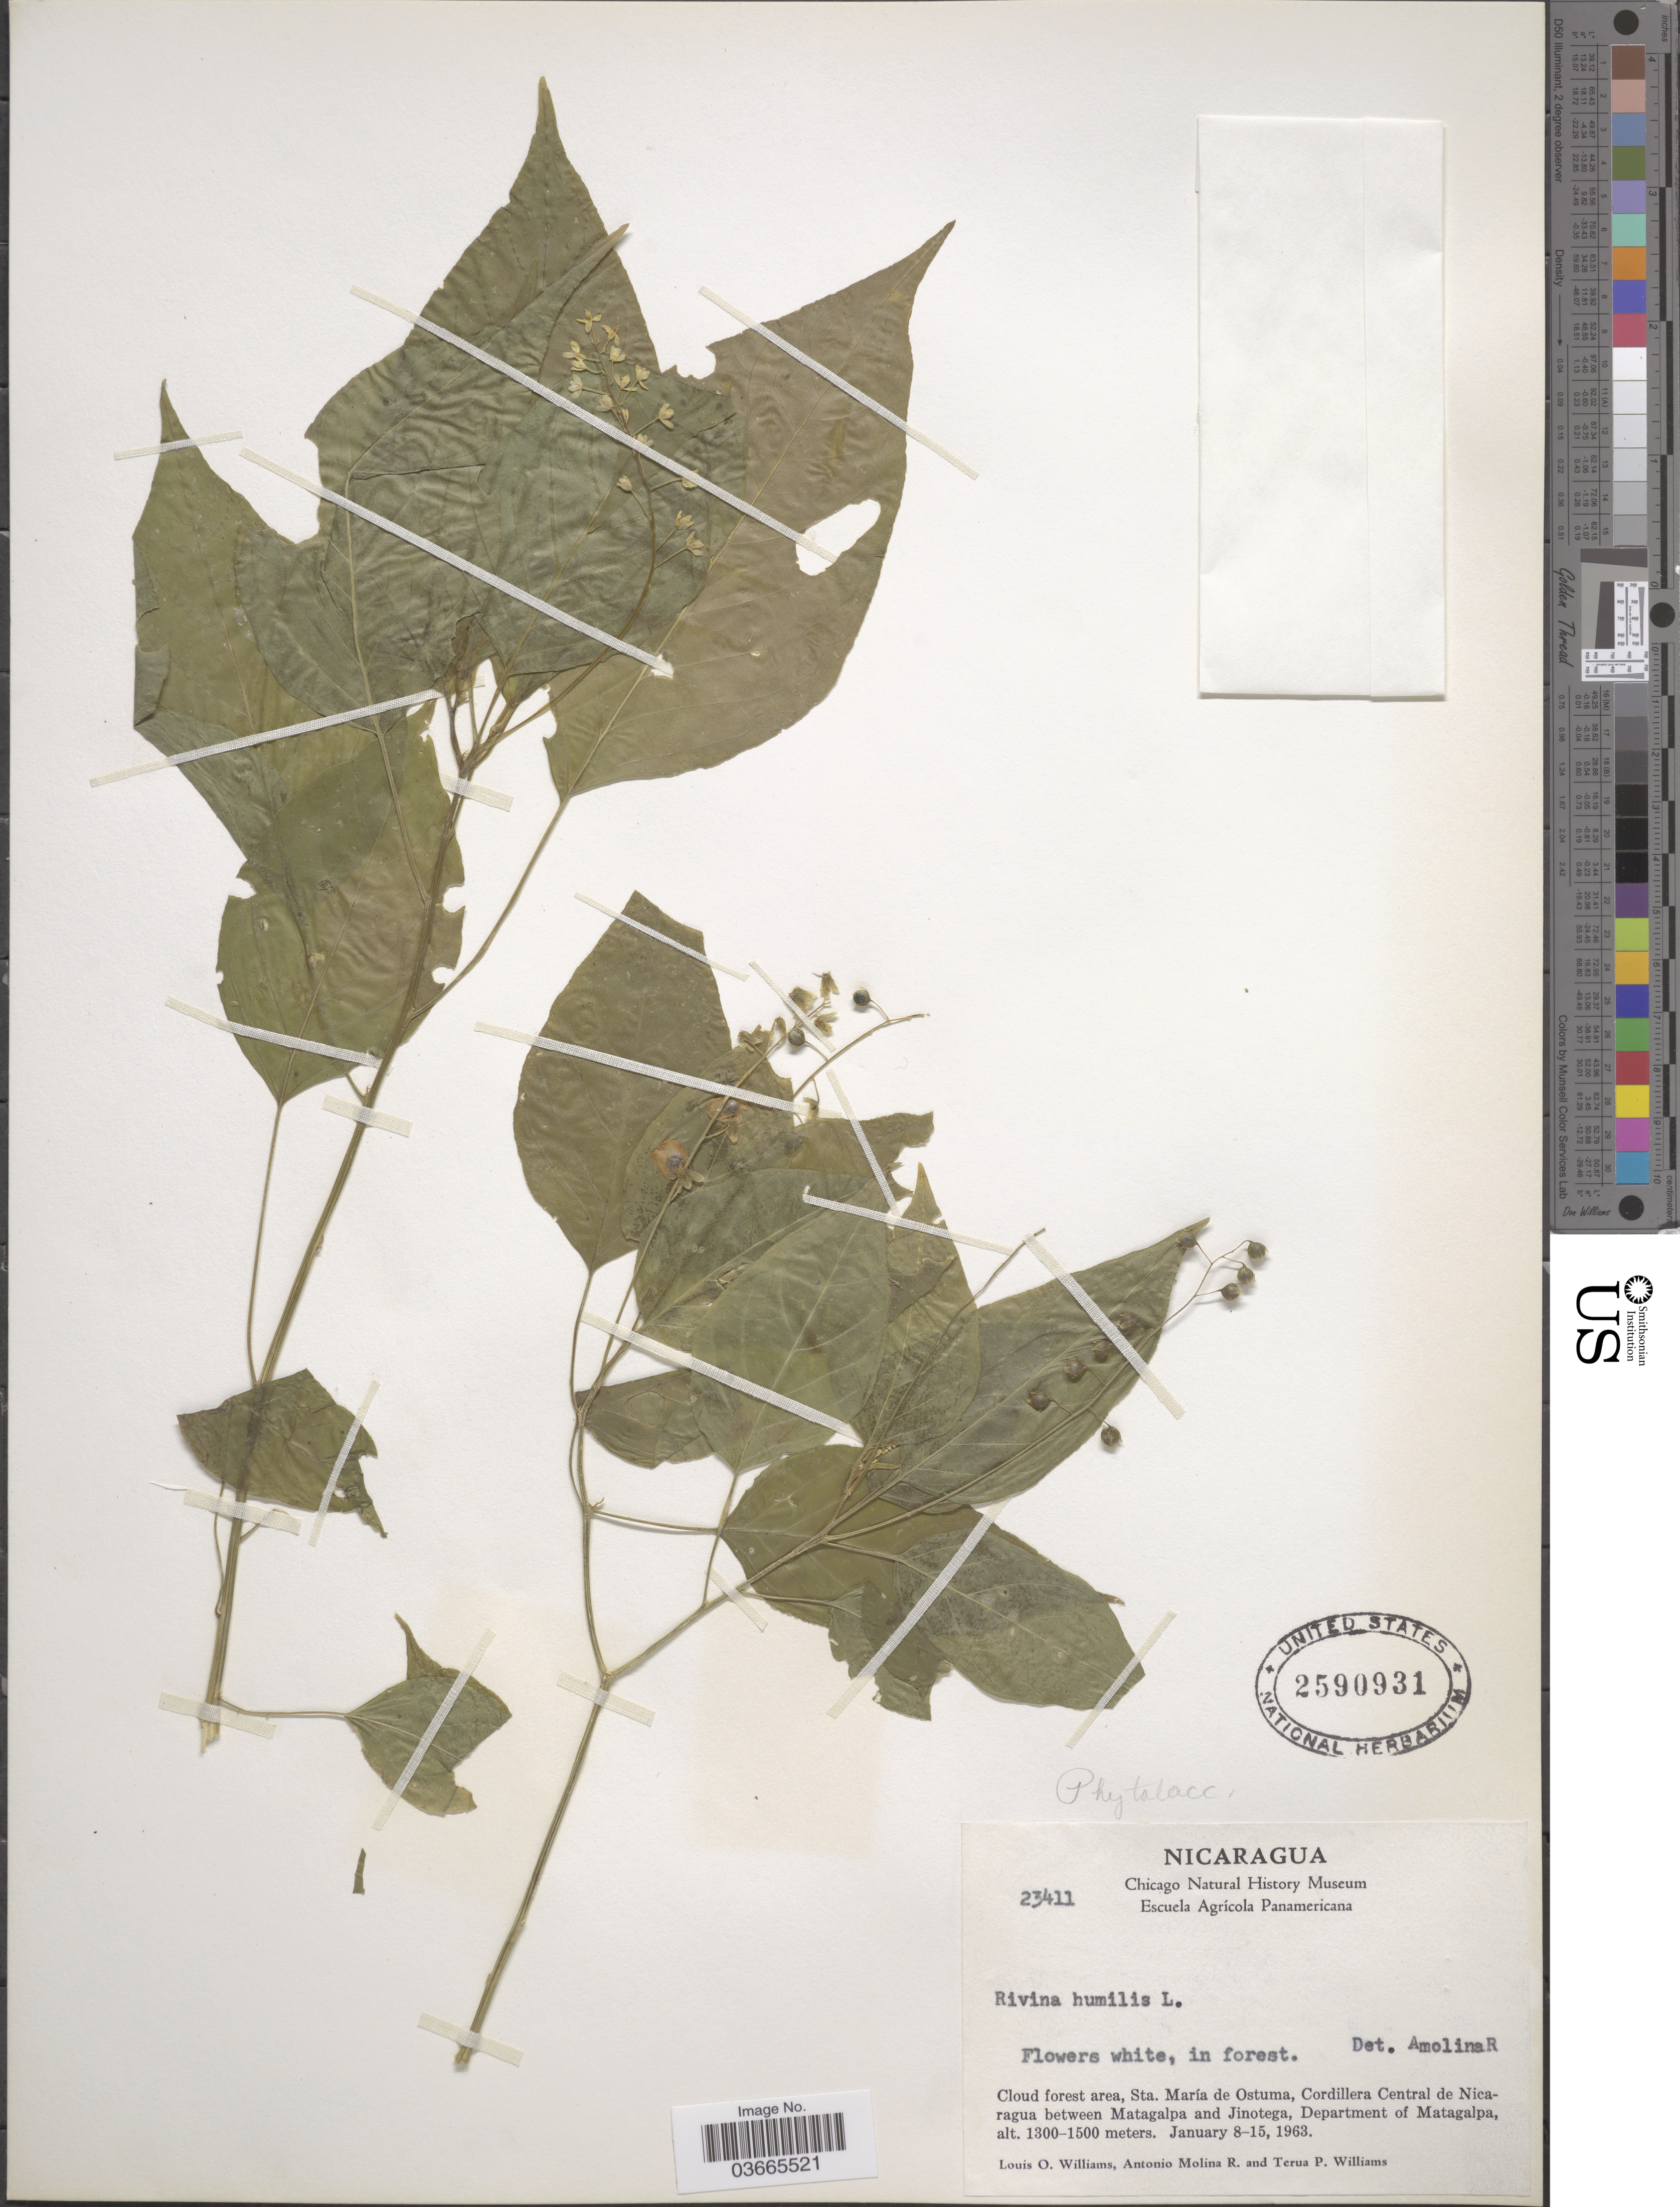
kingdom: Plantae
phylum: Tracheophyta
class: Magnoliopsida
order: Caryophyllales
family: Phytolaccaceae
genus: Rivina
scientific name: Rivina humilis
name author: L.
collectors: L. O. Williams, A. Molina R. & T. Williams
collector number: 23411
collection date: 1963-01-08/1963-01-15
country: Nicaragua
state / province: Matagalpa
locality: Cloud forest area, Sta. María de Ostuma, Cordillera Central de Nicaragua between Matagalpa and Jinotegam Department of Matagalpa.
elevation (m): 1300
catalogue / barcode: US 2590931